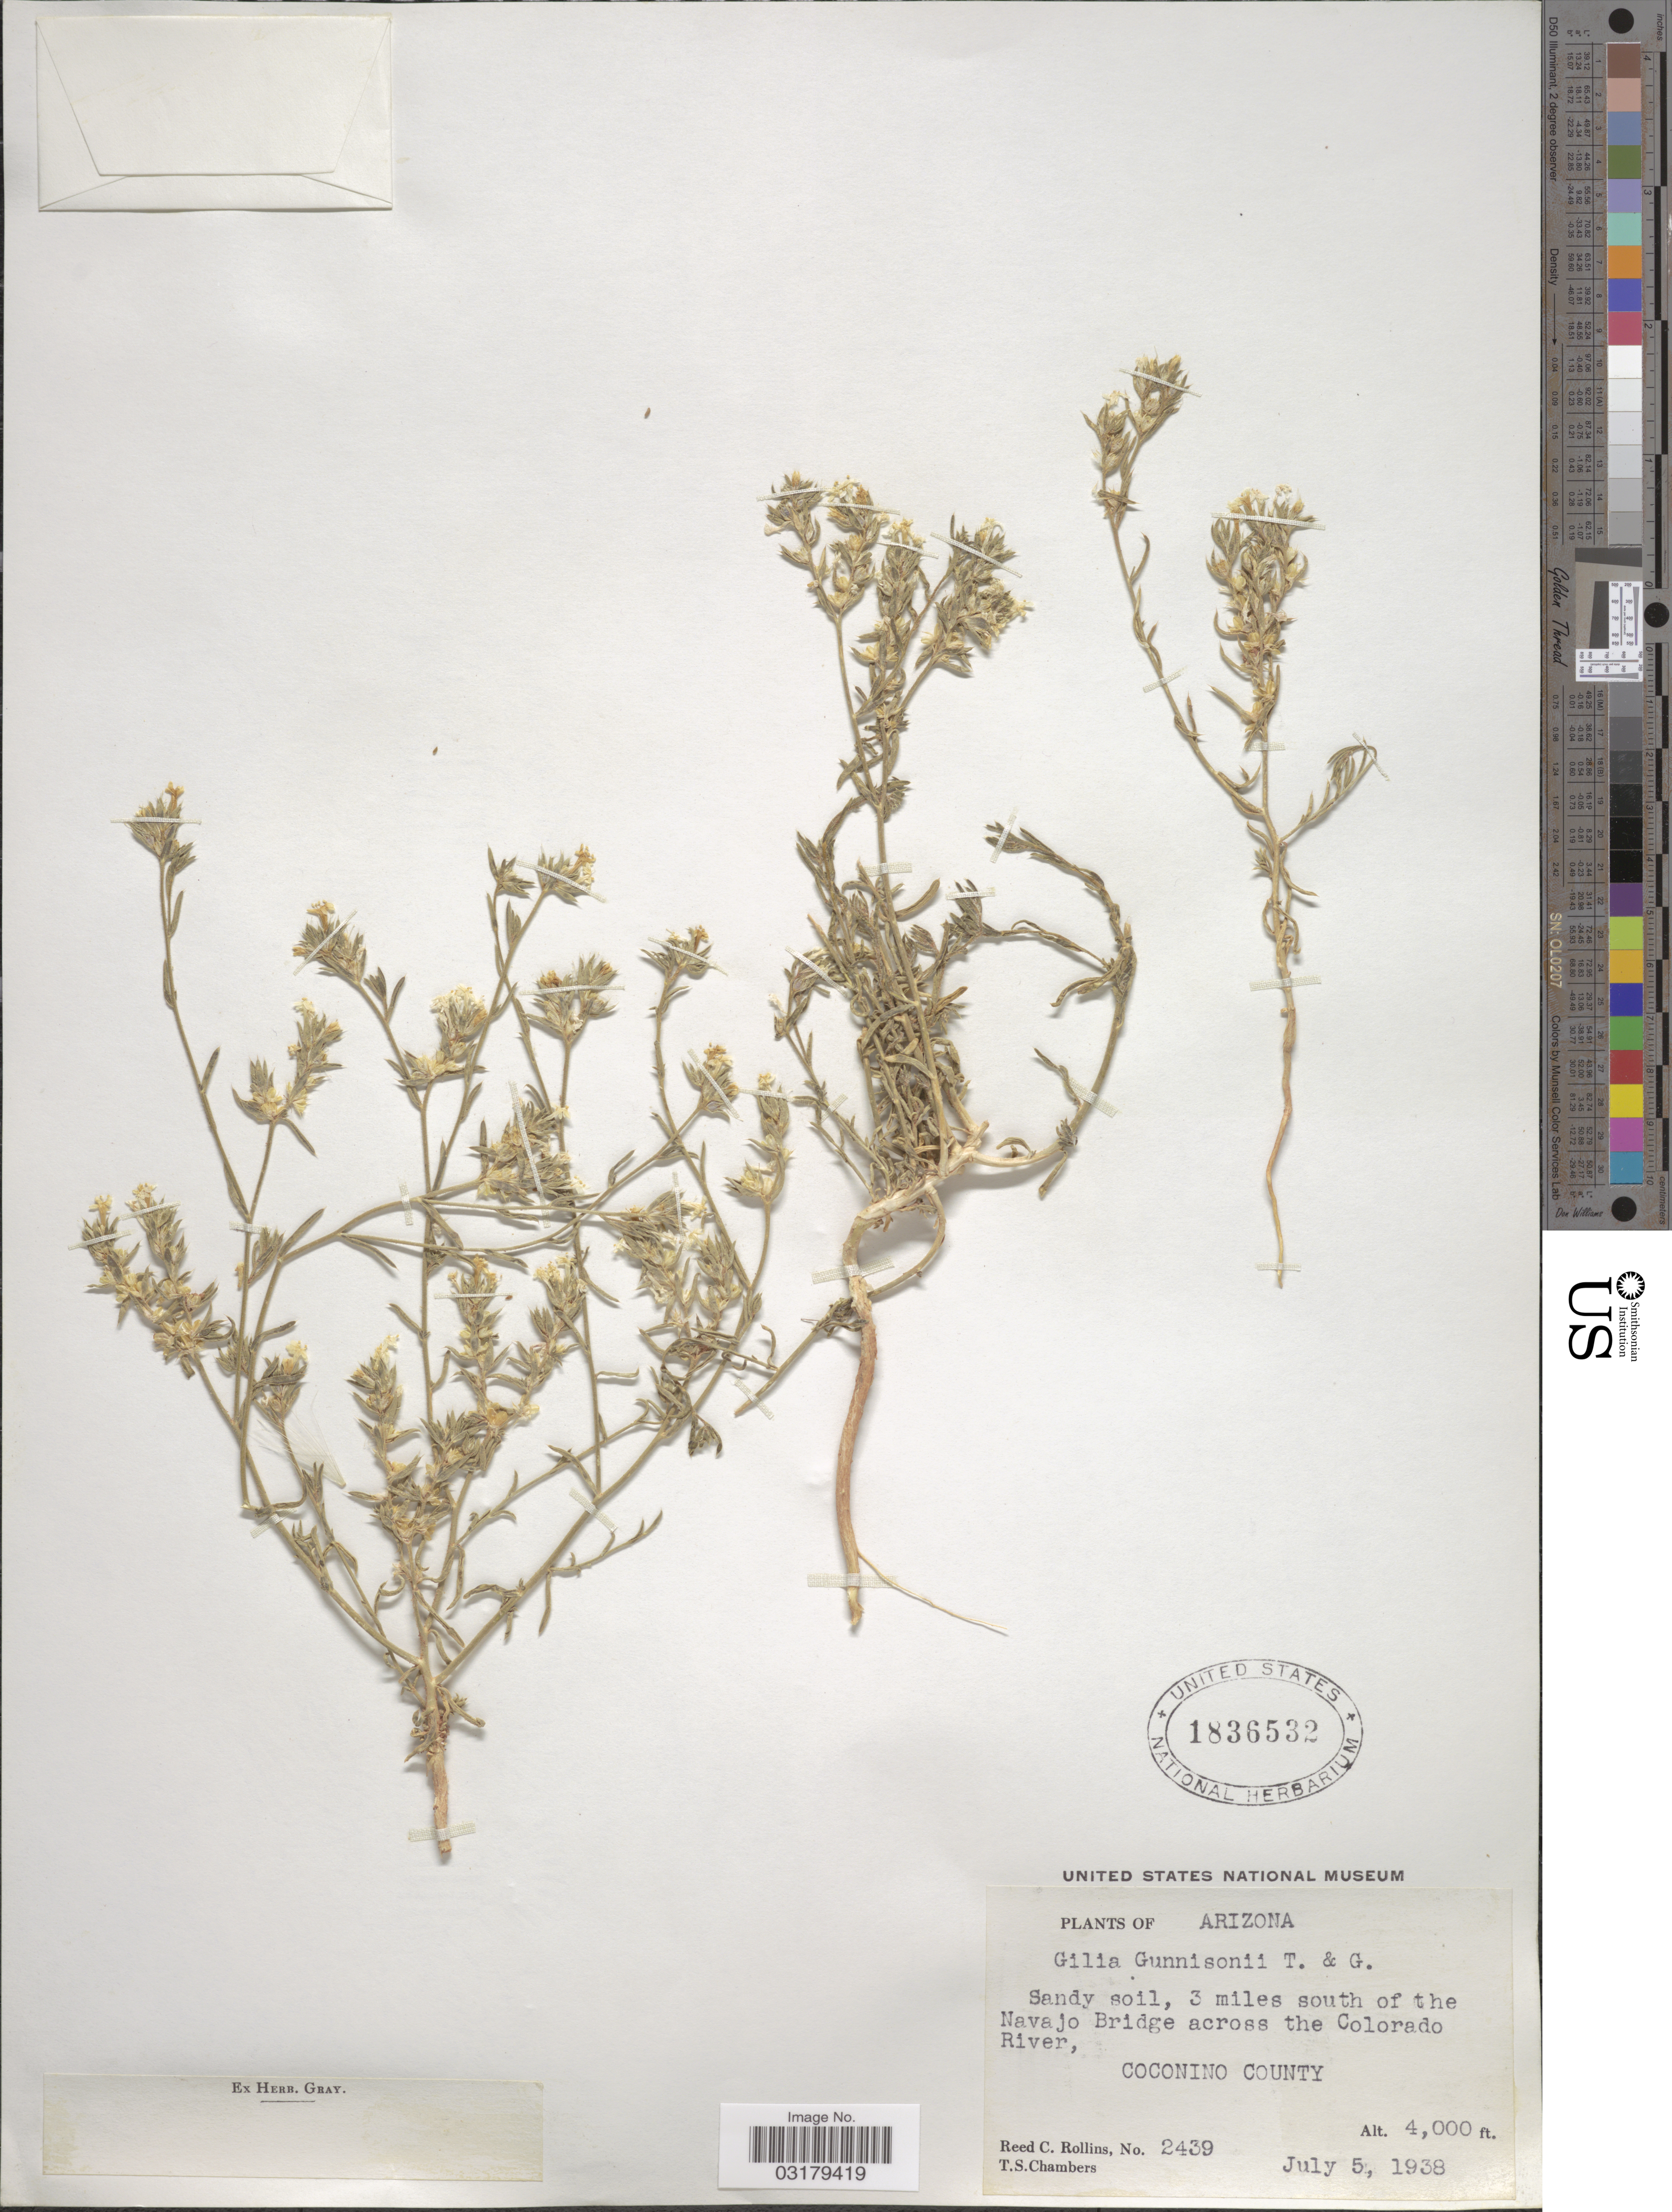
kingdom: Plantae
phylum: Tracheophyta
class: Magnoliopsida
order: Ericales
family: Polemoniaceae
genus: Ipomopsis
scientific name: Ipomopsis gunnisonii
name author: (Torr. & A. Gray) V.E. Grant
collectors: R. C. Rollins & T. Chambers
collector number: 2439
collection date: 1938-07-05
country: United States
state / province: Arizona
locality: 3 miles south of the Navajo Bridge across the Colorado River, Coconino County.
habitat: sandy soil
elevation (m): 1219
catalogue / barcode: US 1836532